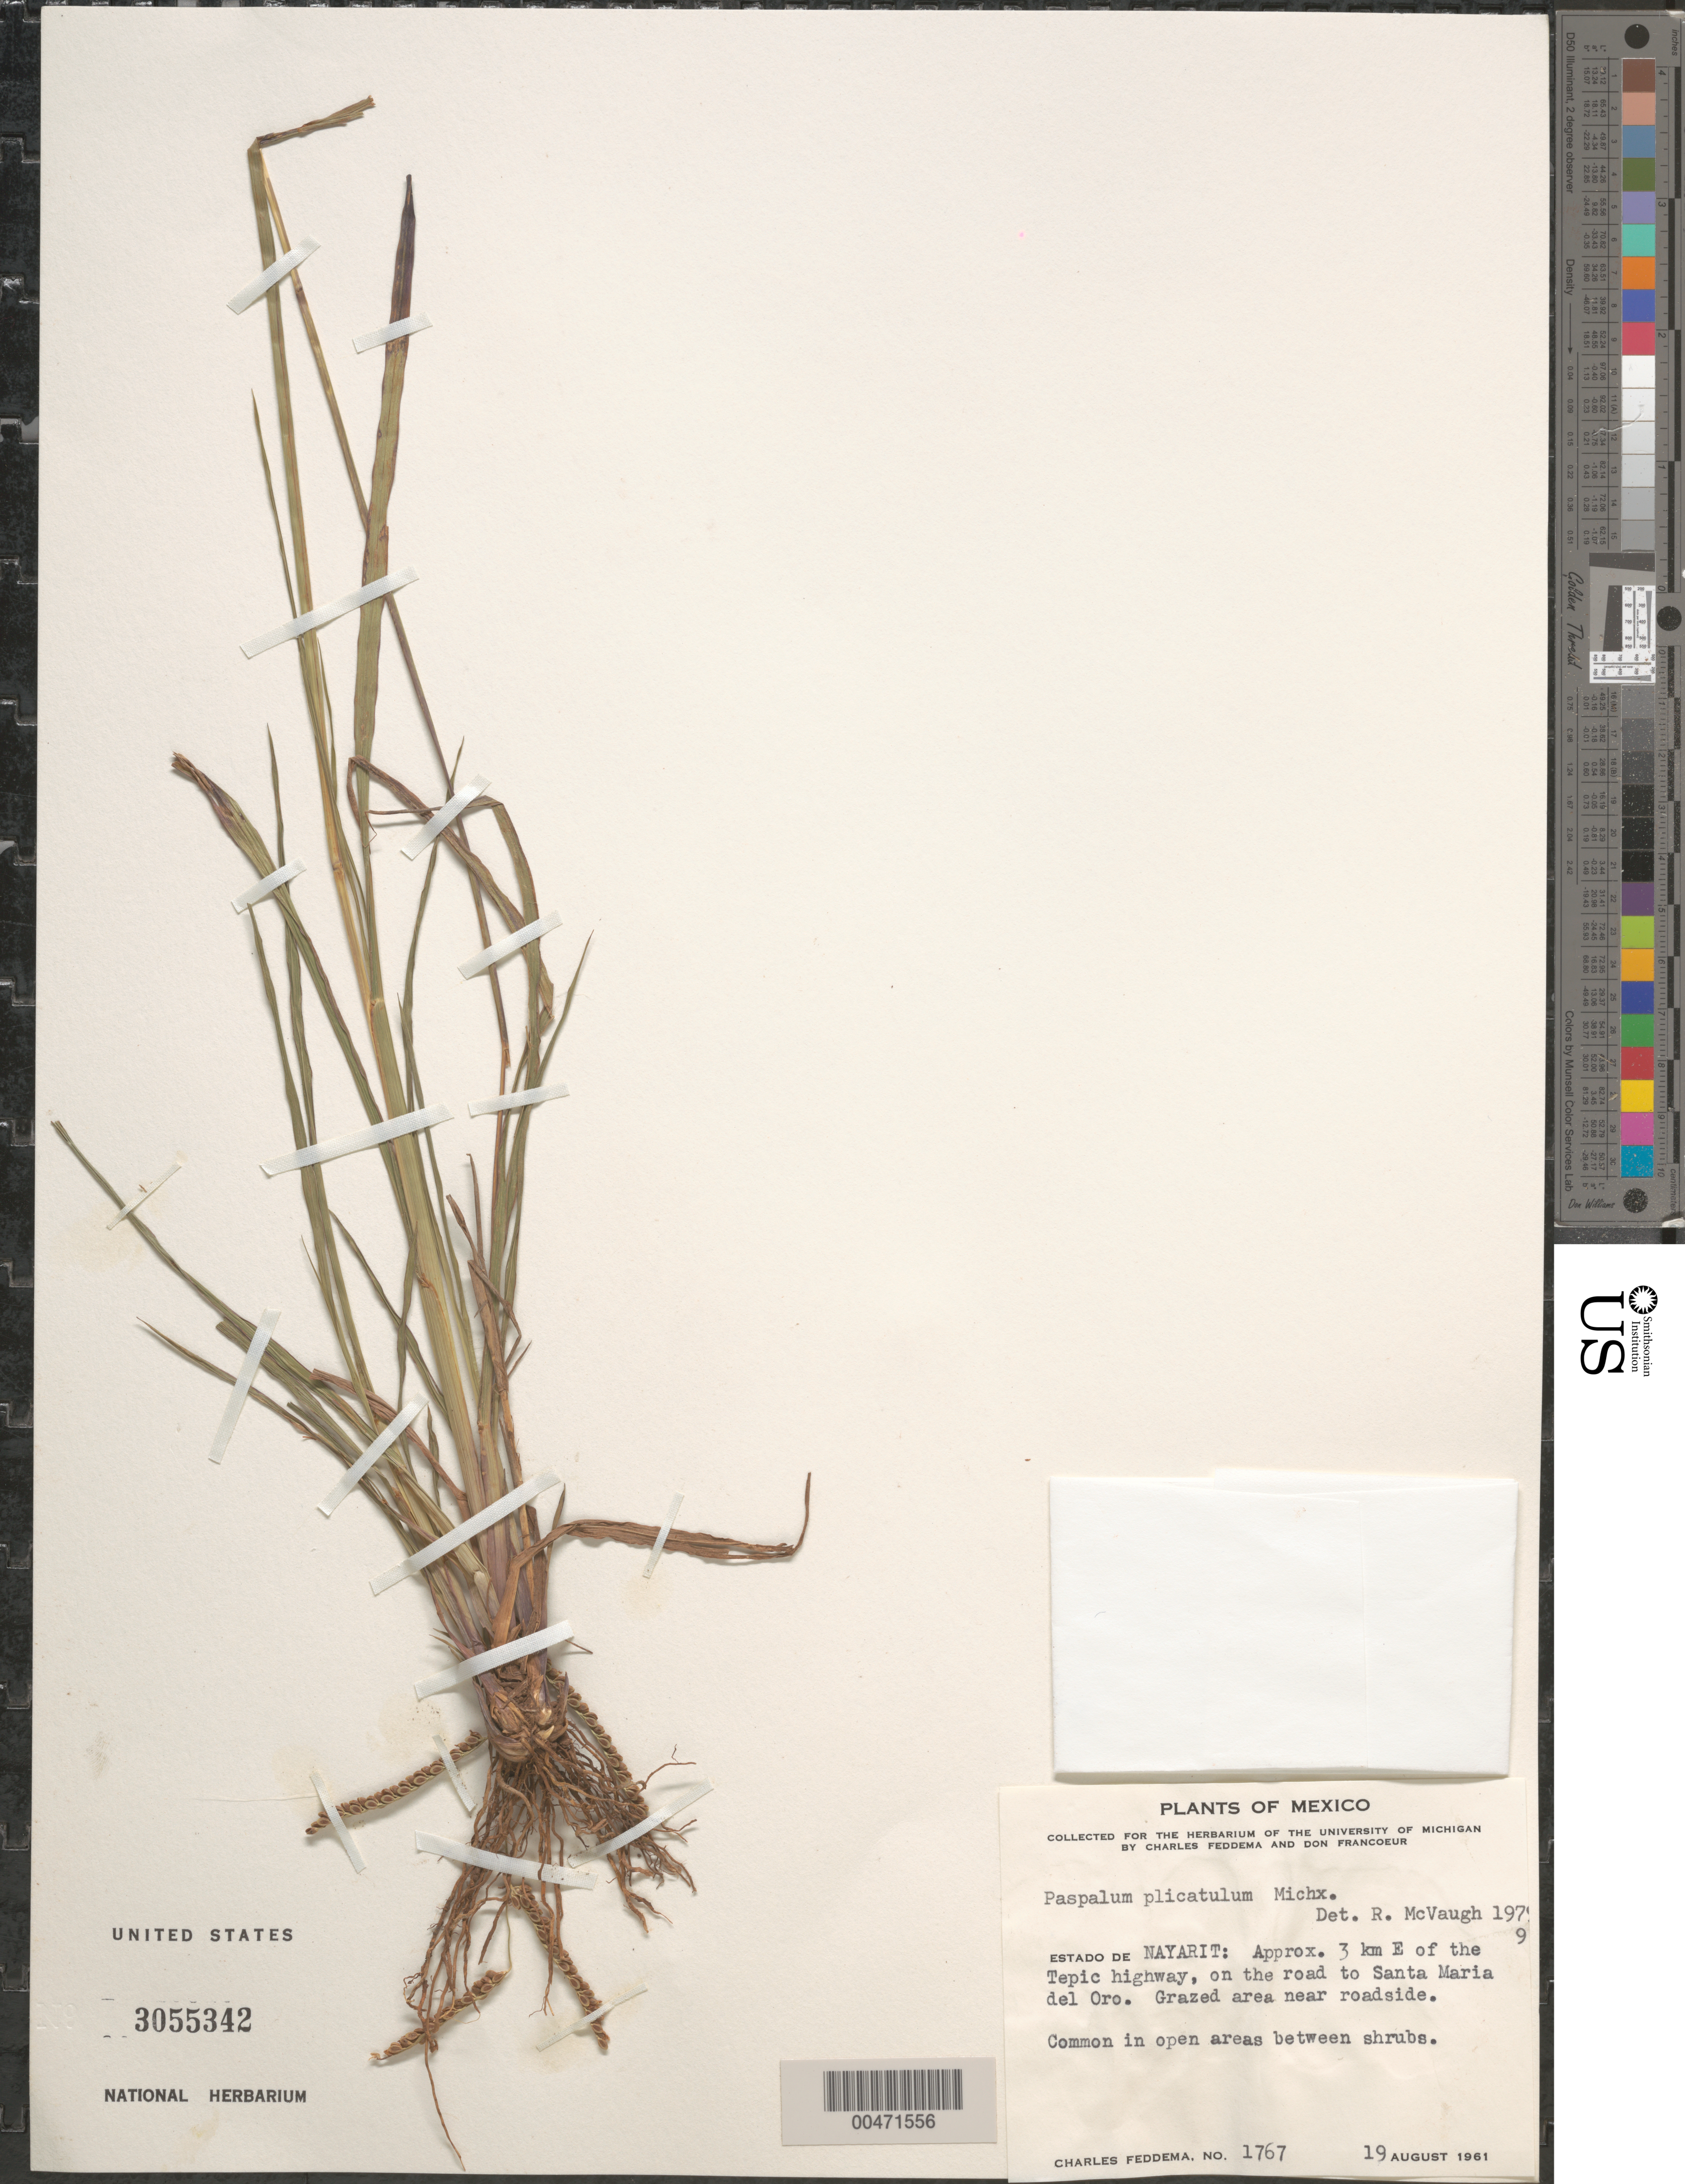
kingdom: Plantae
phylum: Tracheophyta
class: Liliopsida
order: Poales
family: Poaceae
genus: Paspalum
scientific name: Paspalum plicatulum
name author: Michx.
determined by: McVaugh, R.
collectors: C. Feddema & D. Francoeur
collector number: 1767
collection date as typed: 19 Aug 1961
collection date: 1961-08-19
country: Mexico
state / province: Nayarit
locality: Approx. 3 km E of the Tepic hwy, on the rd to Santa Maria del Oro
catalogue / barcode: US 3055342